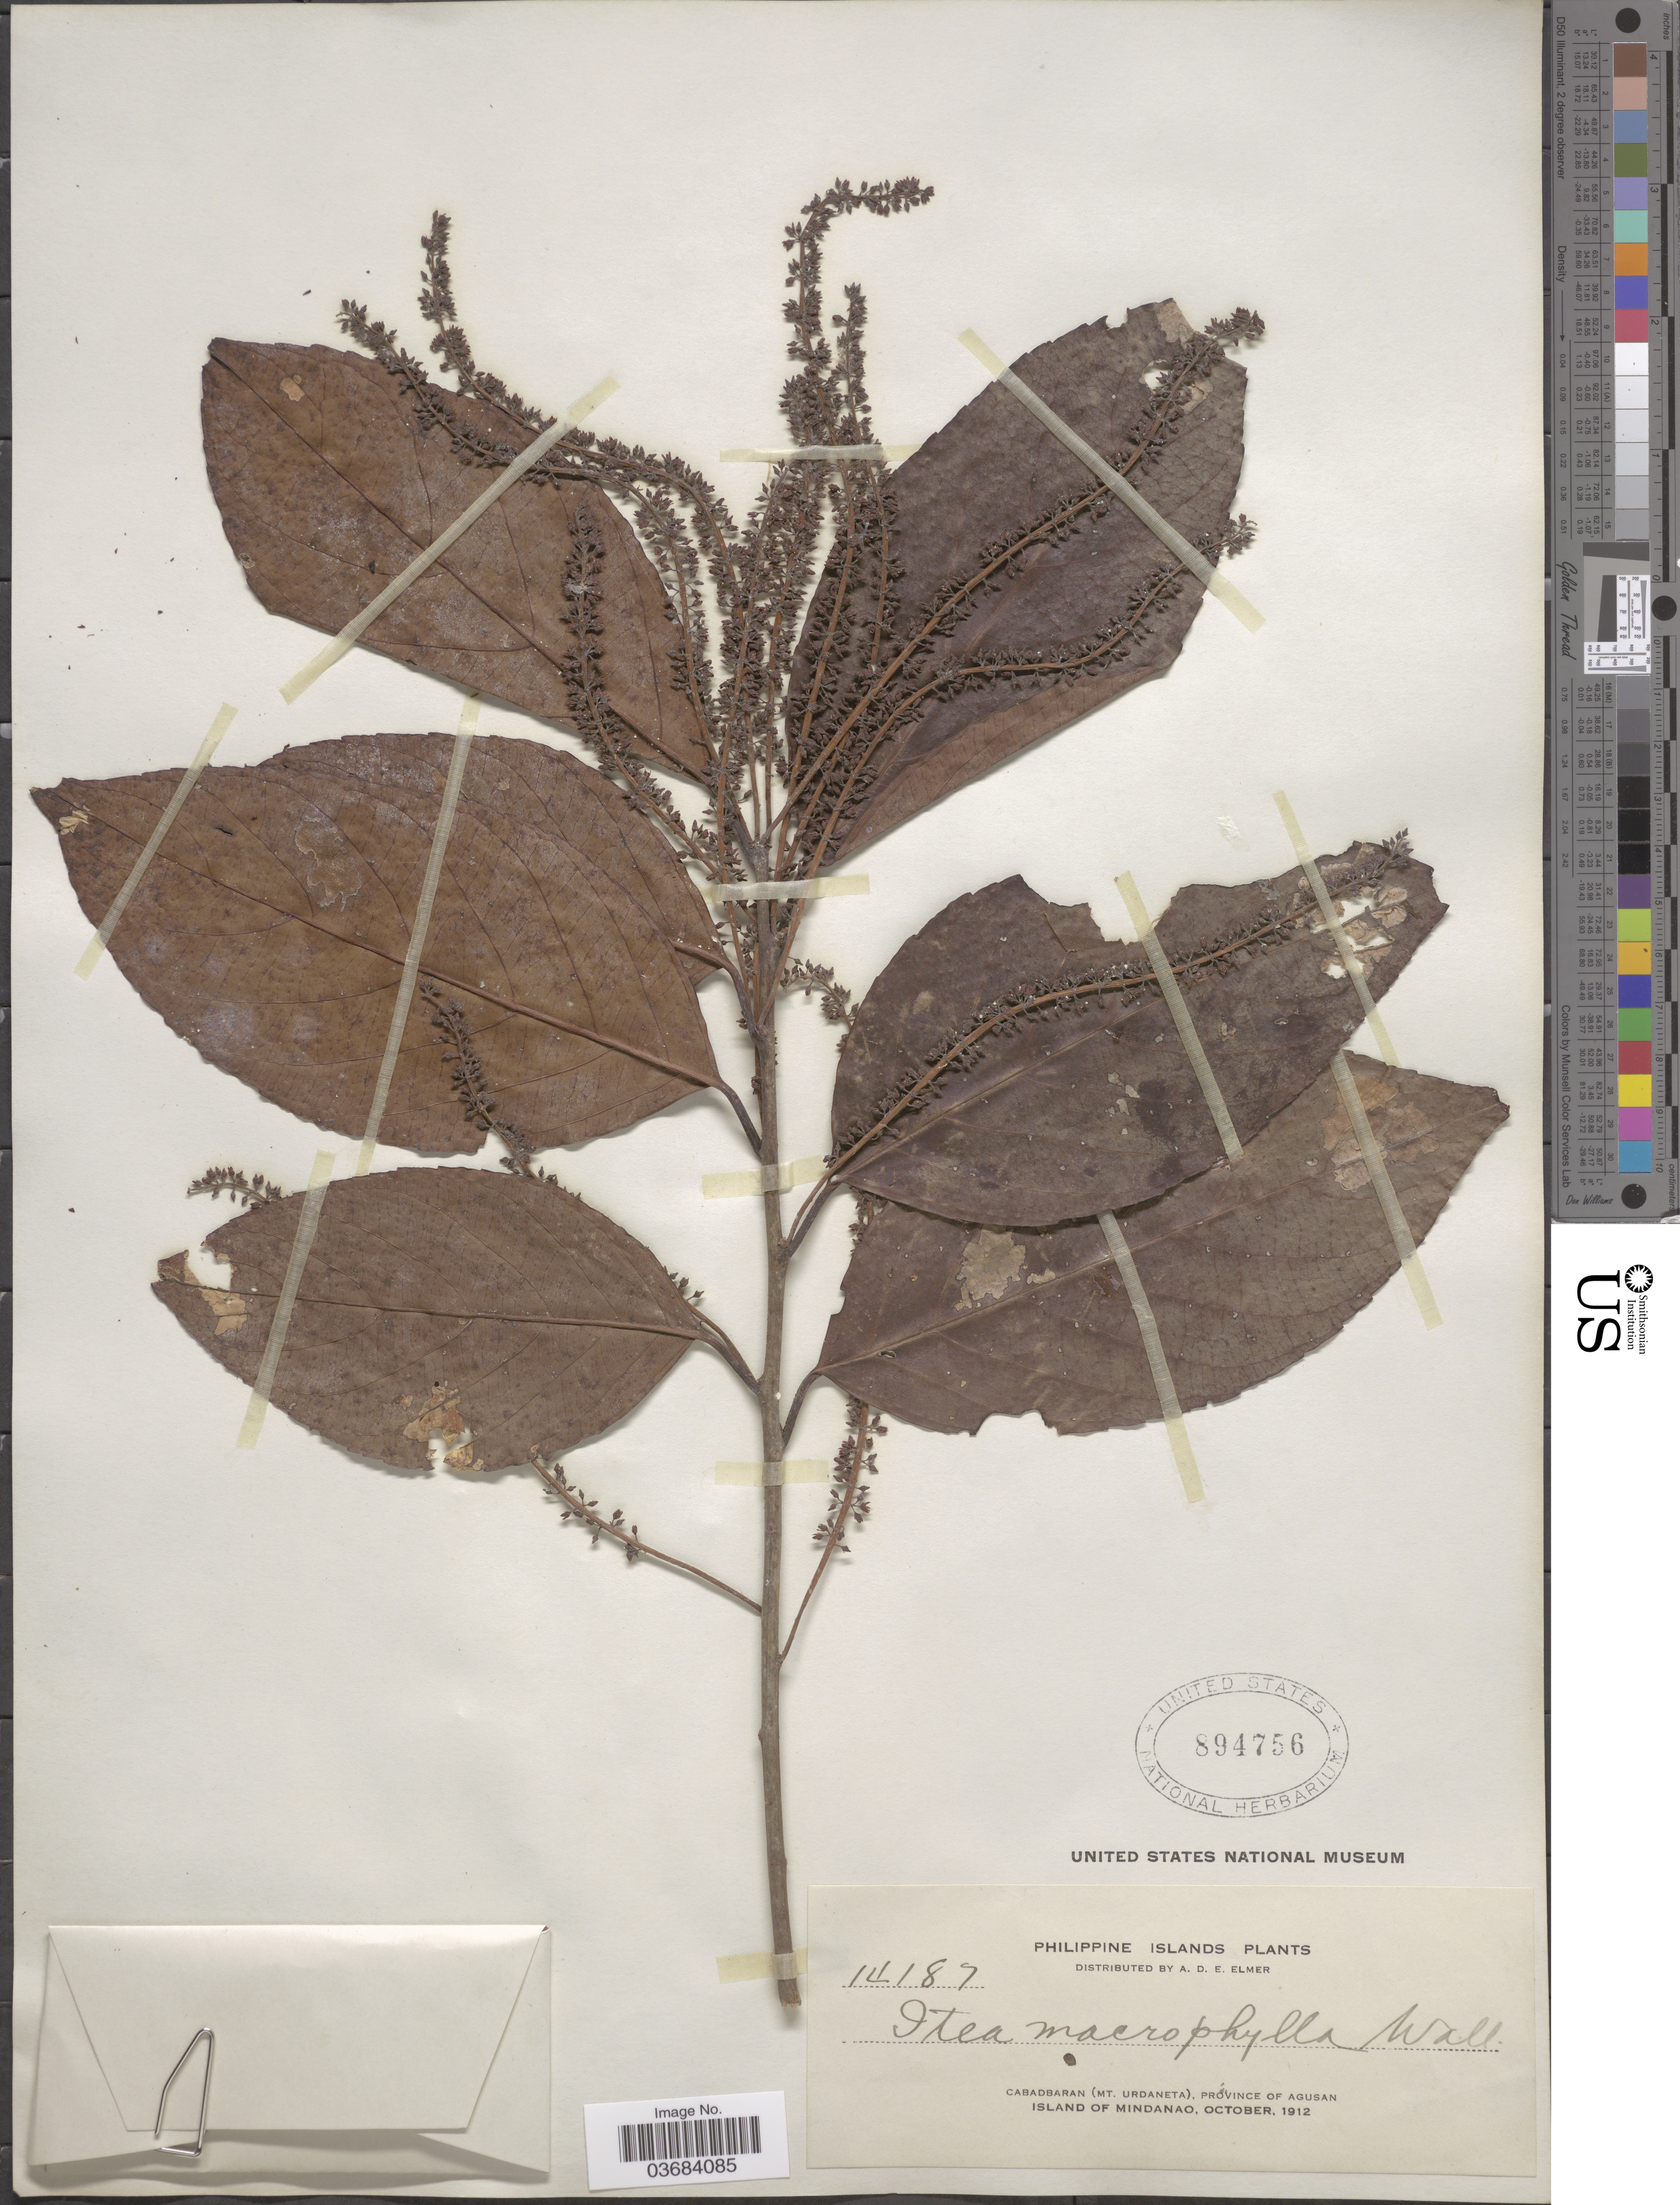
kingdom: Plantae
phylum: Tracheophyta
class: Magnoliopsida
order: Saxifragales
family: Iteaceae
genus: Itea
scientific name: Itea macrophylla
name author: Wall.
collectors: A. D. E. Elmer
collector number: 14187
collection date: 1912-10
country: Philippines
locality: Cabadbaran (Mt. Urdaneta), province of Agusan. Island of Mindanao.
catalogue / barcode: US 894756